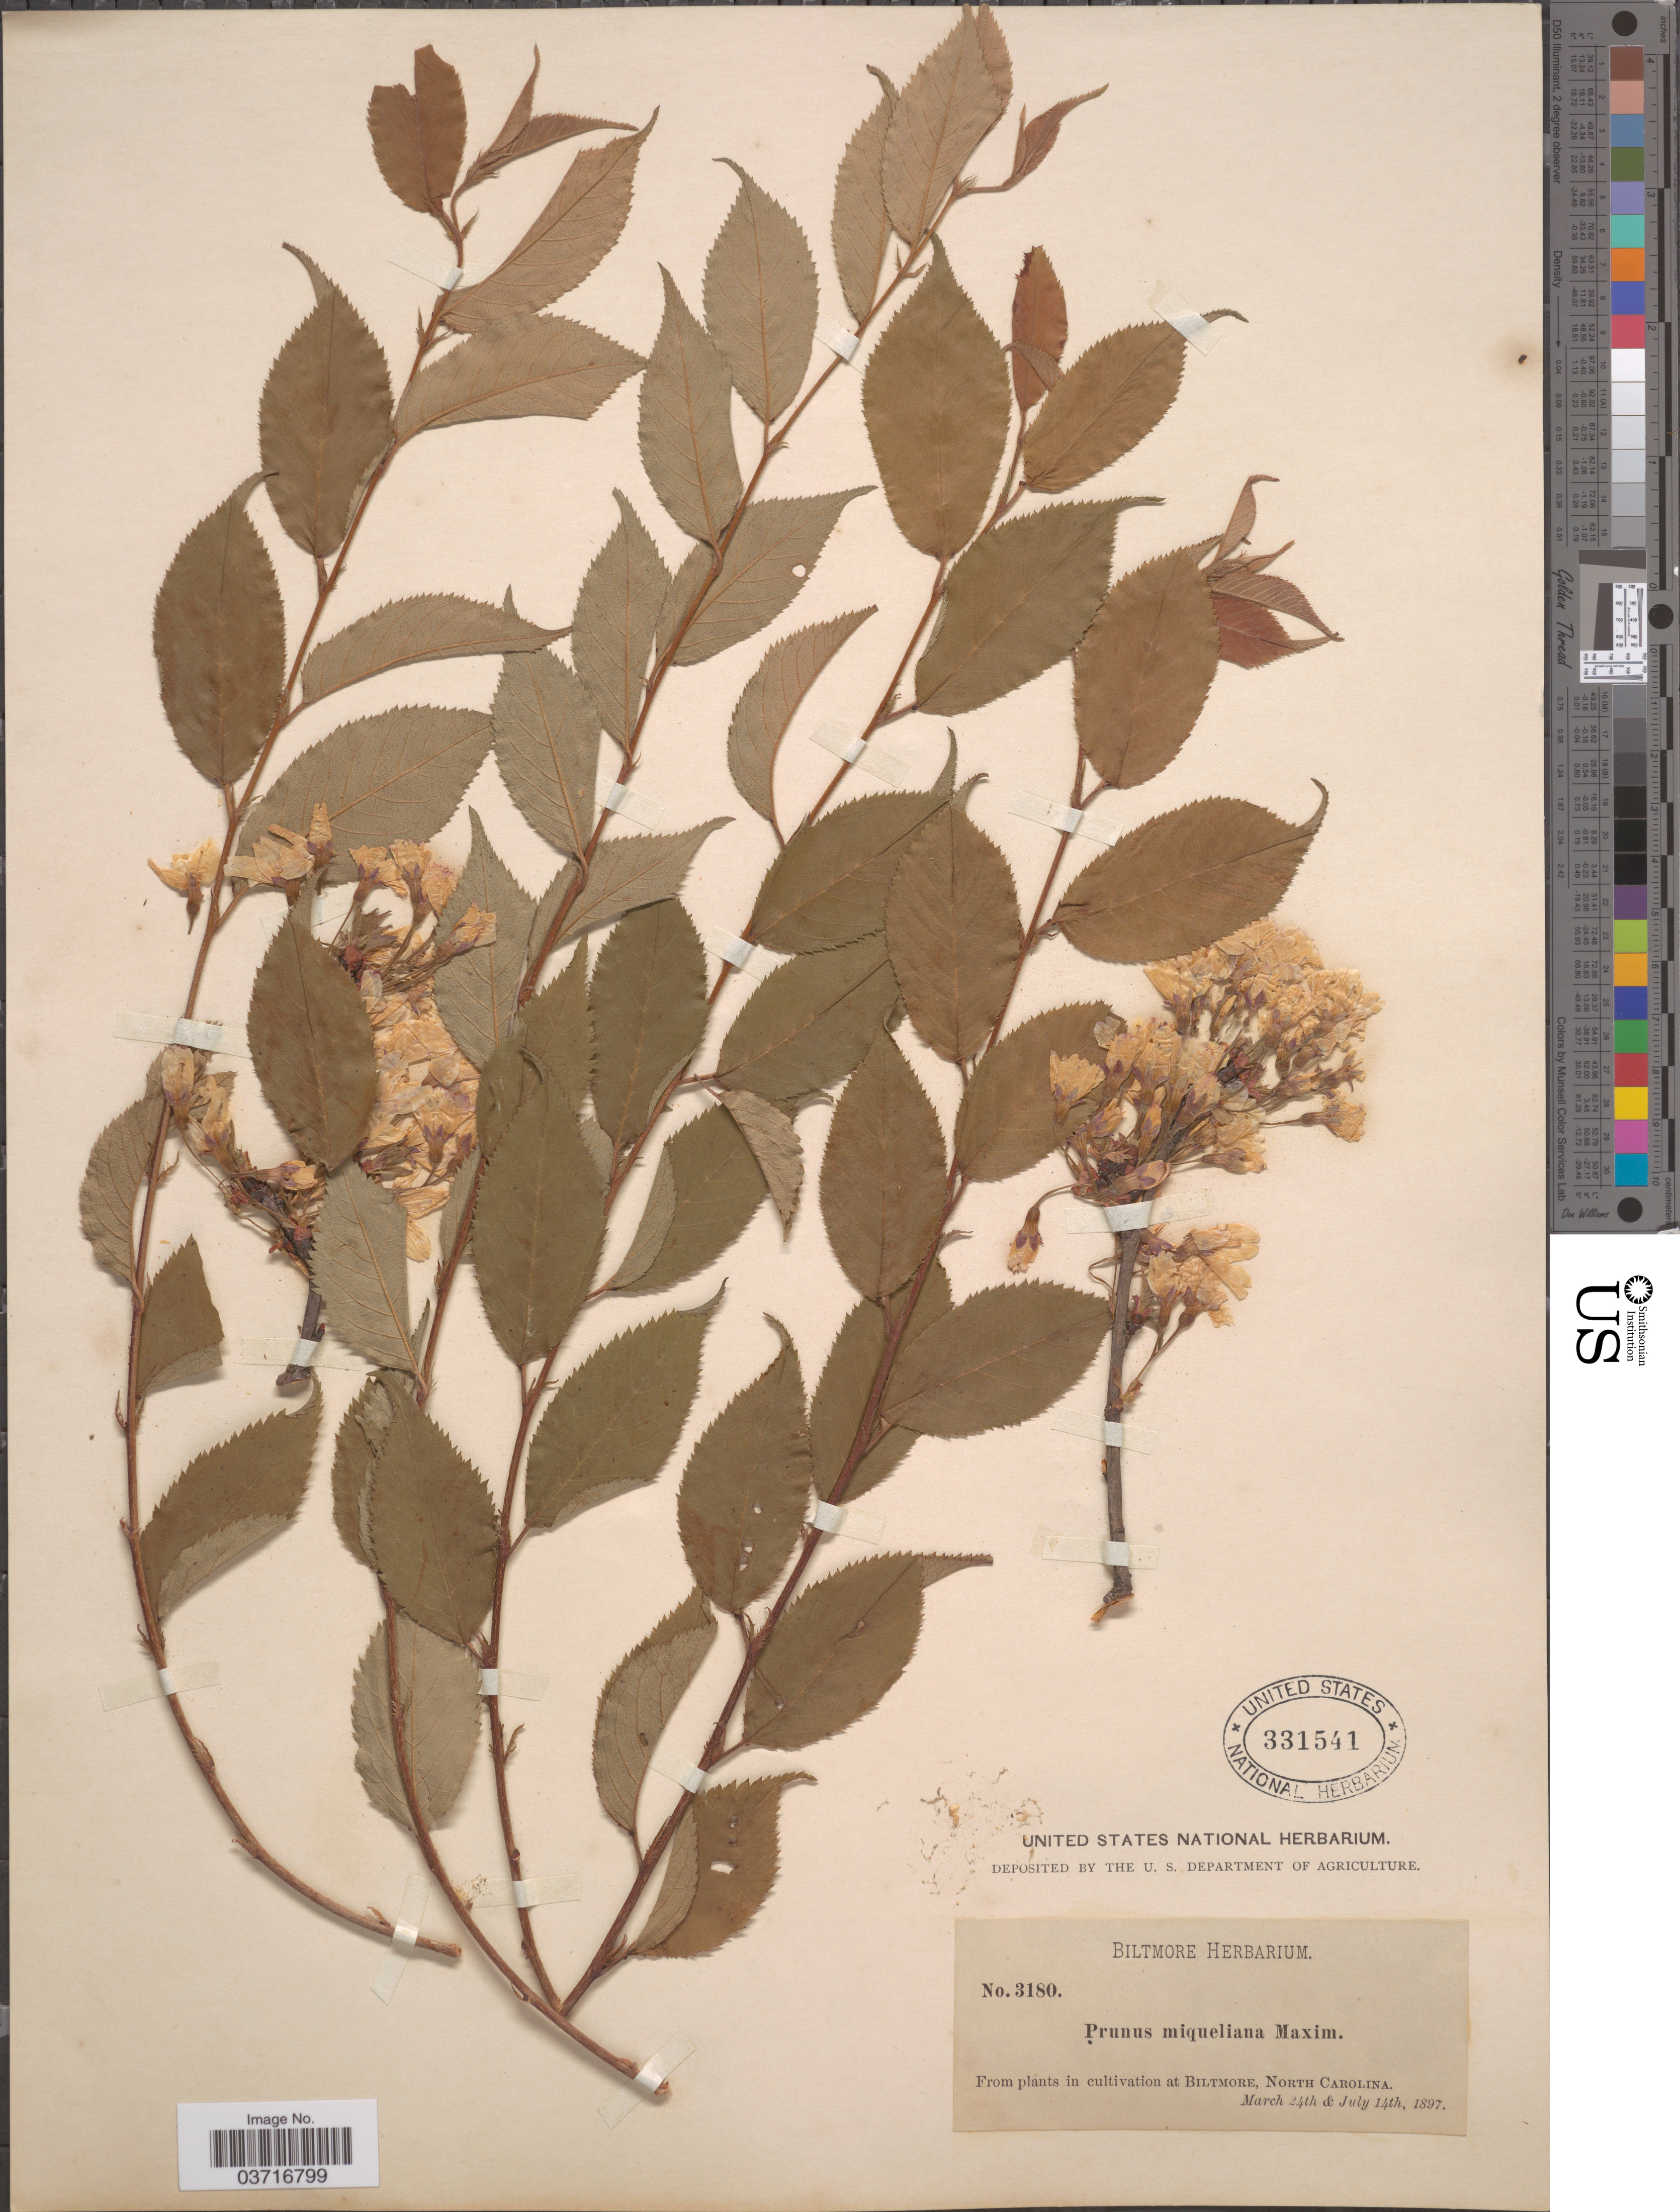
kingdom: Plantae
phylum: Tracheophyta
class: Magnoliopsida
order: Rosales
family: Rosaceae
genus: Prunus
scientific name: Prunus miqueliana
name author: Maxim.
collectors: ex herb. Biltmore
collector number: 3180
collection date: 1897-03-24/1897-07-14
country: United States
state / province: North Carolina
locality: At Biltmore.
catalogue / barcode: US 331541